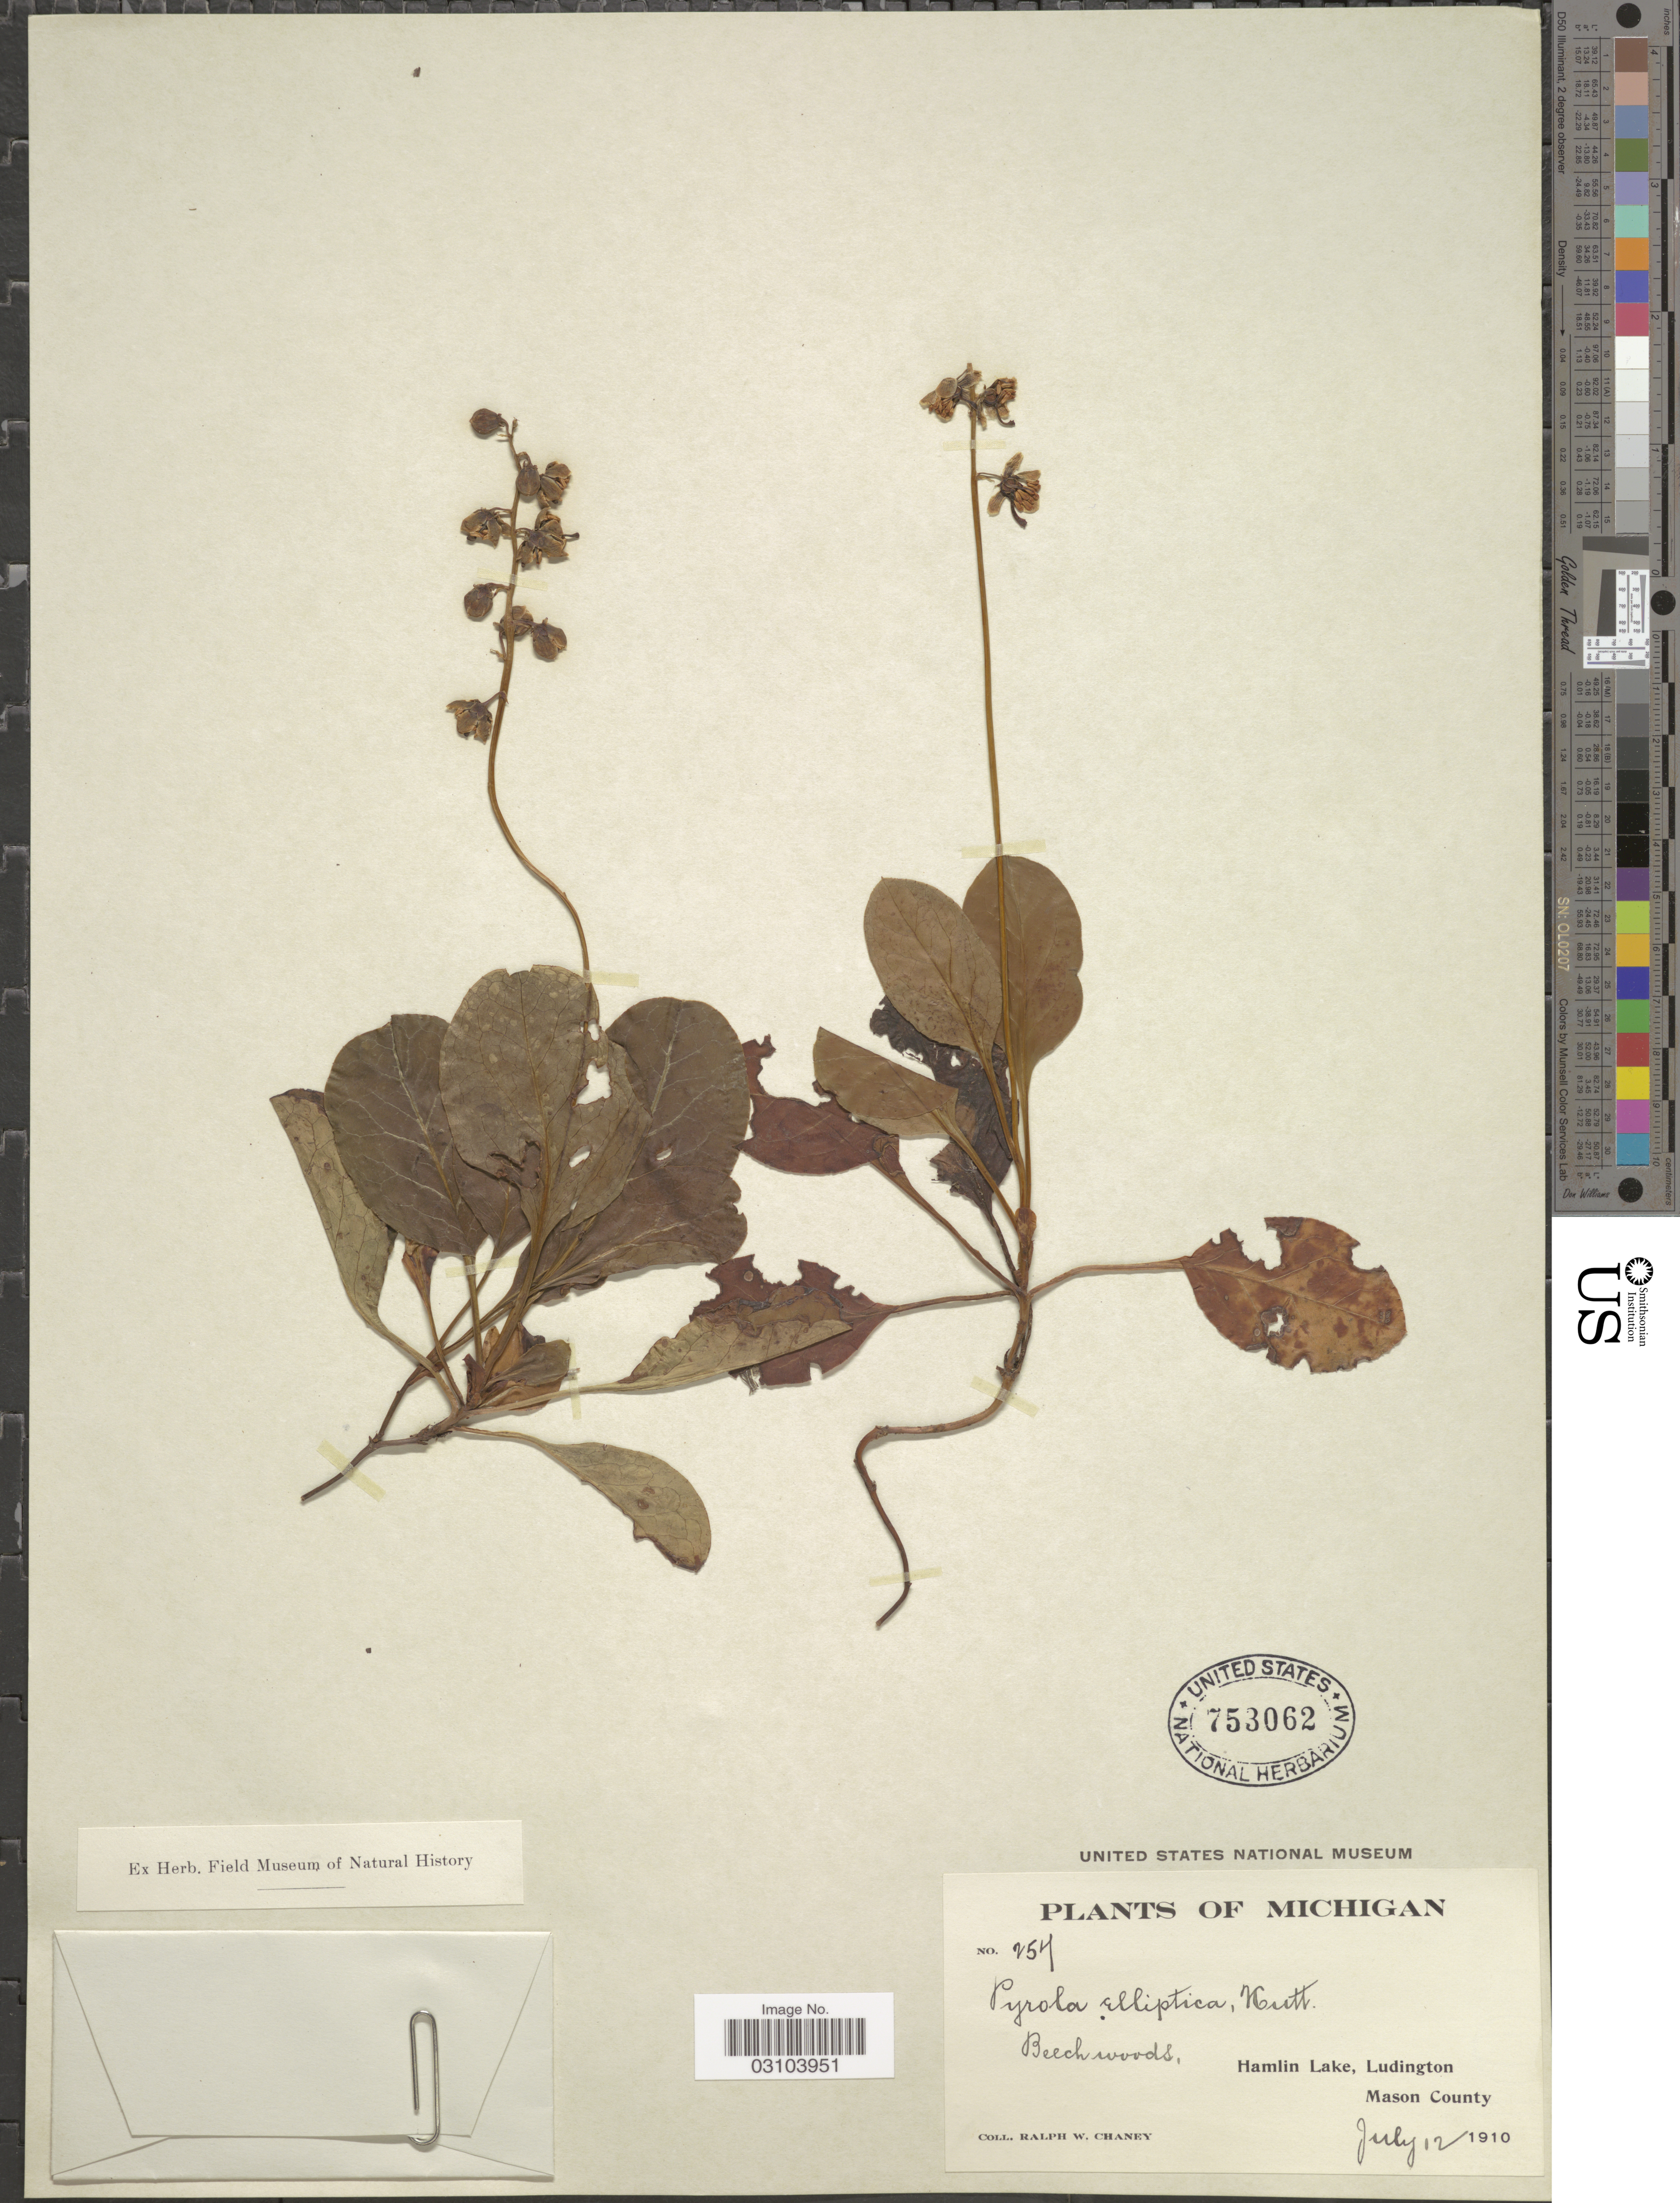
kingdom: Plantae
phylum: Tracheophyta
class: Magnoliopsida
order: Ericales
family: Ericaceae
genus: Pyrola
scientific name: Pyrola elliptica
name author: Nutt.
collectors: R. Chaney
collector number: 254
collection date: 1910-07-12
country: United States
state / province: Michigan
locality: Hamlin Lake, Ludington. Mason County.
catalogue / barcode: US 753062